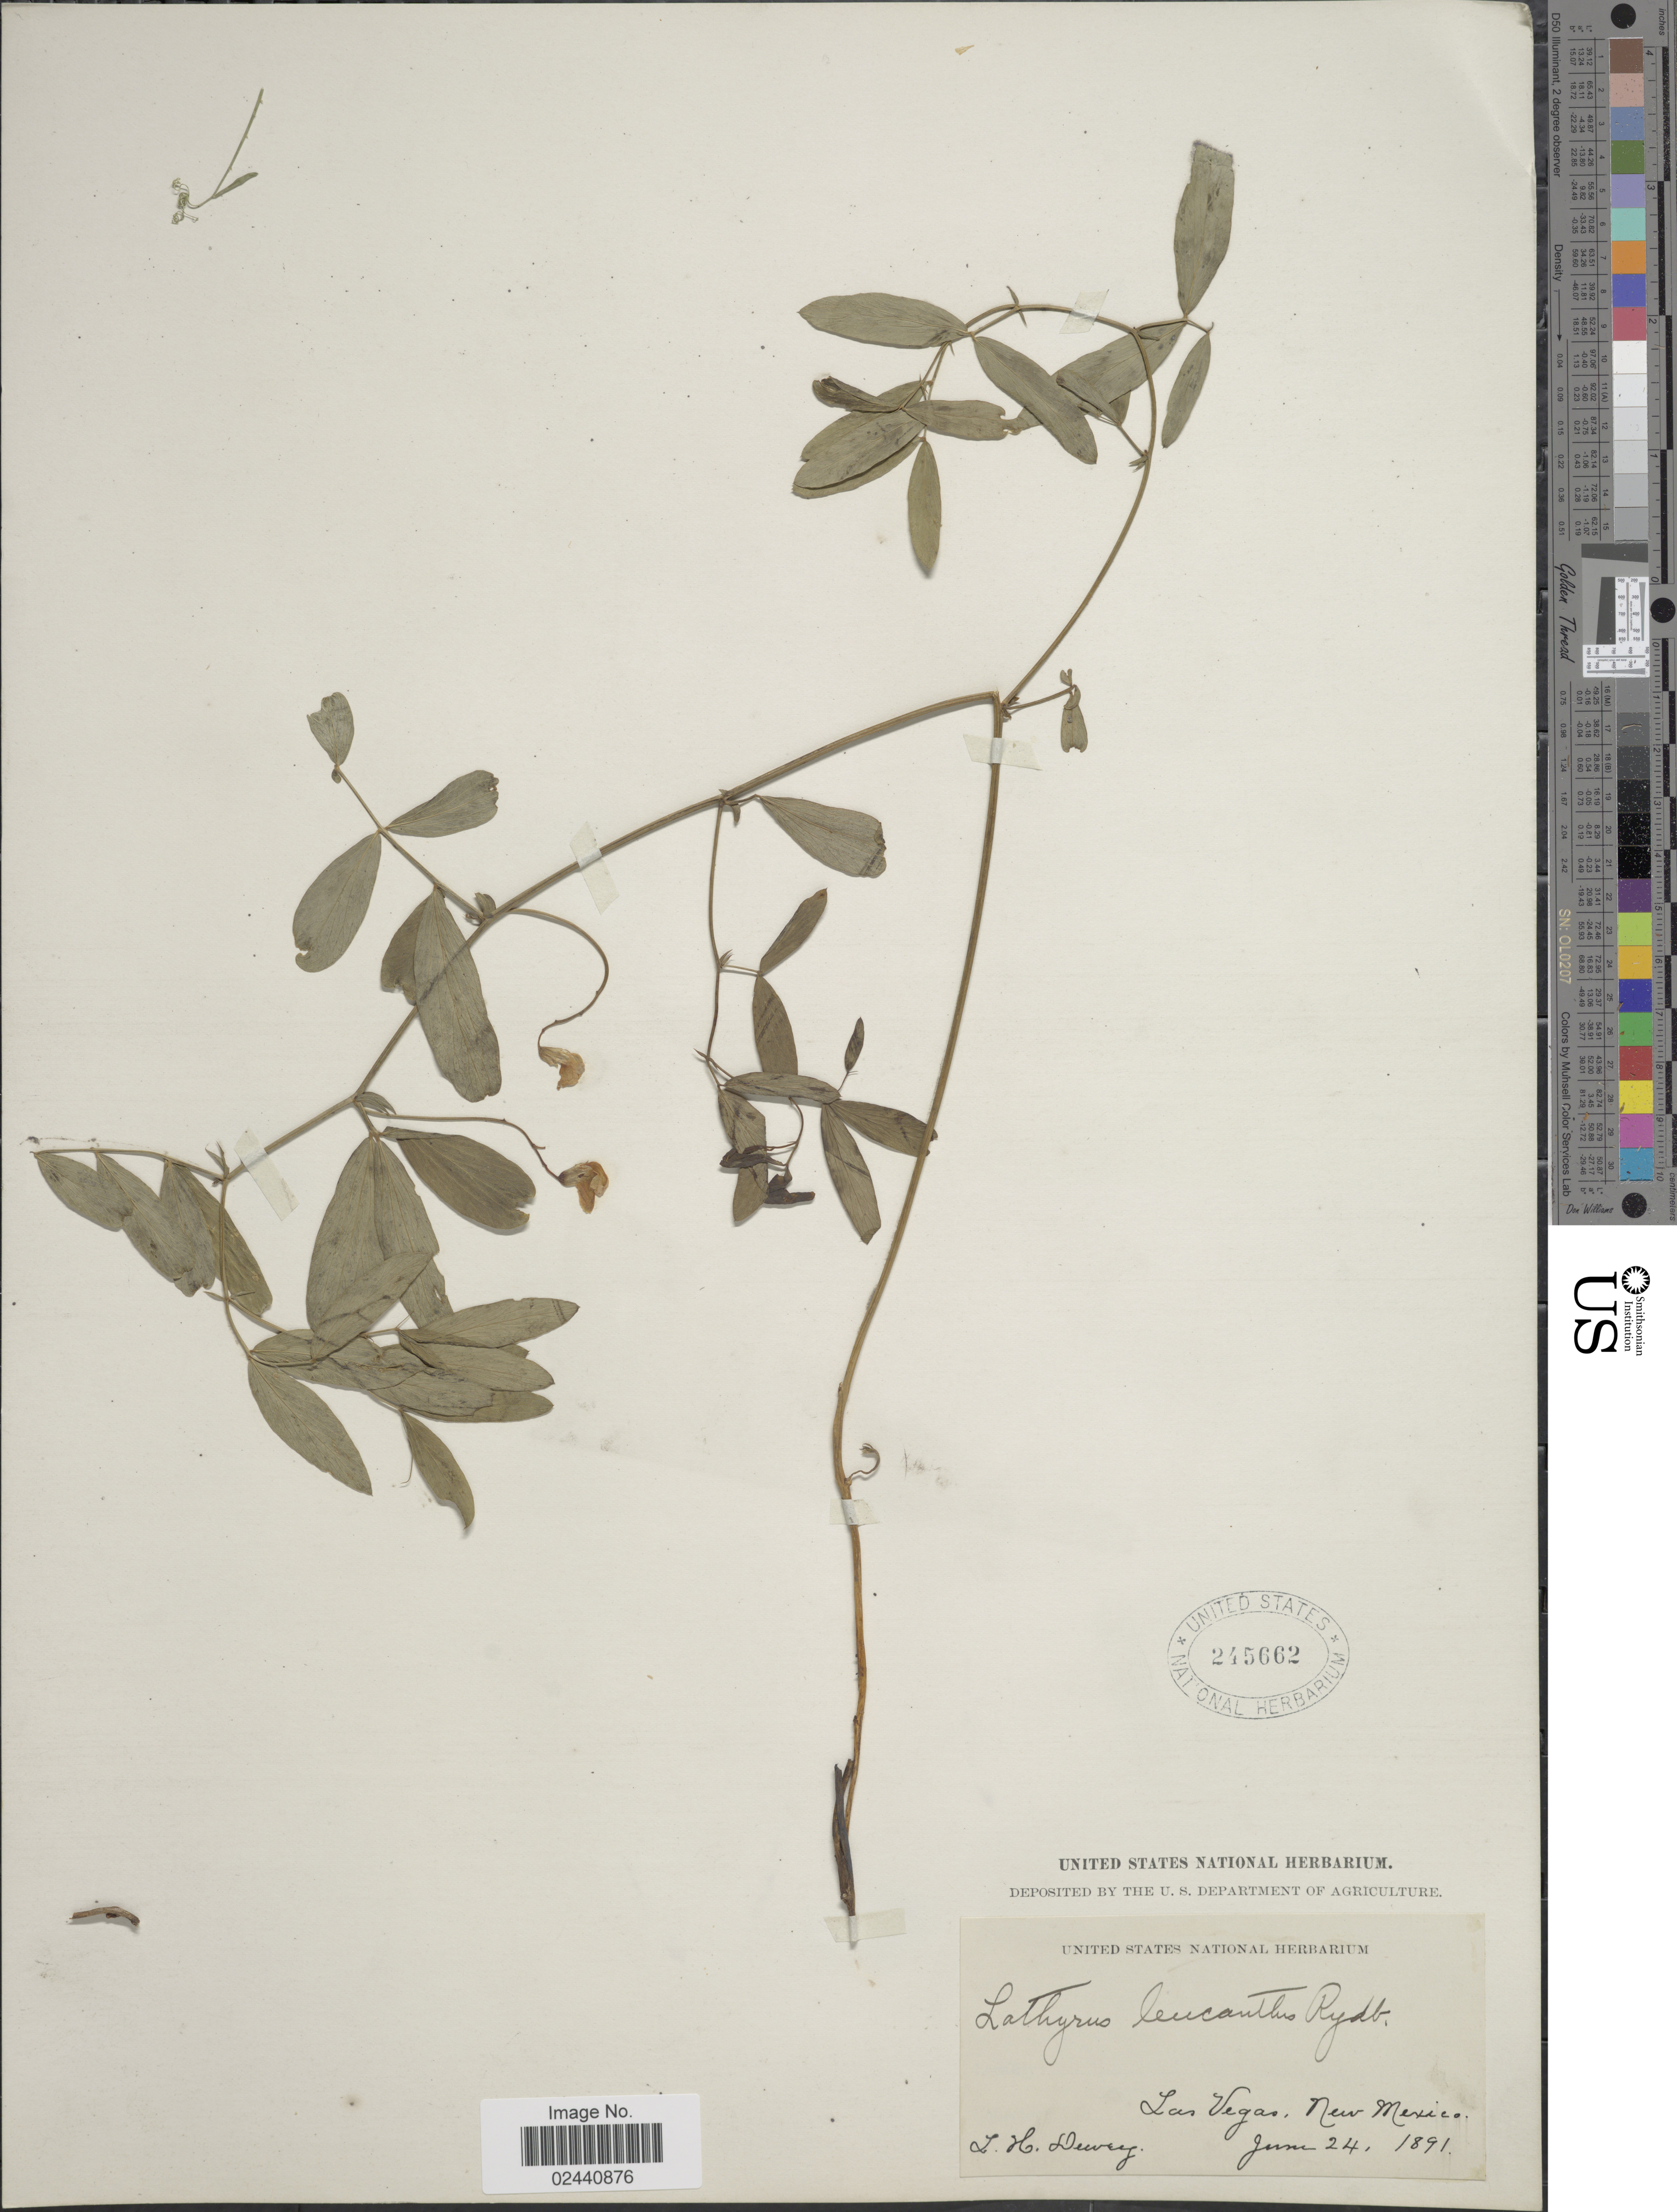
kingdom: Plantae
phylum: Tracheophyta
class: Magnoliopsida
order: Fabales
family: Fabaceae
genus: Lathyrus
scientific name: Lathyrus leucanthus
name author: Rydb.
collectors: L. H. Dewey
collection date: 1891-06-24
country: United States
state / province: New Mexico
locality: Las Vegas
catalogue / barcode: US 245662